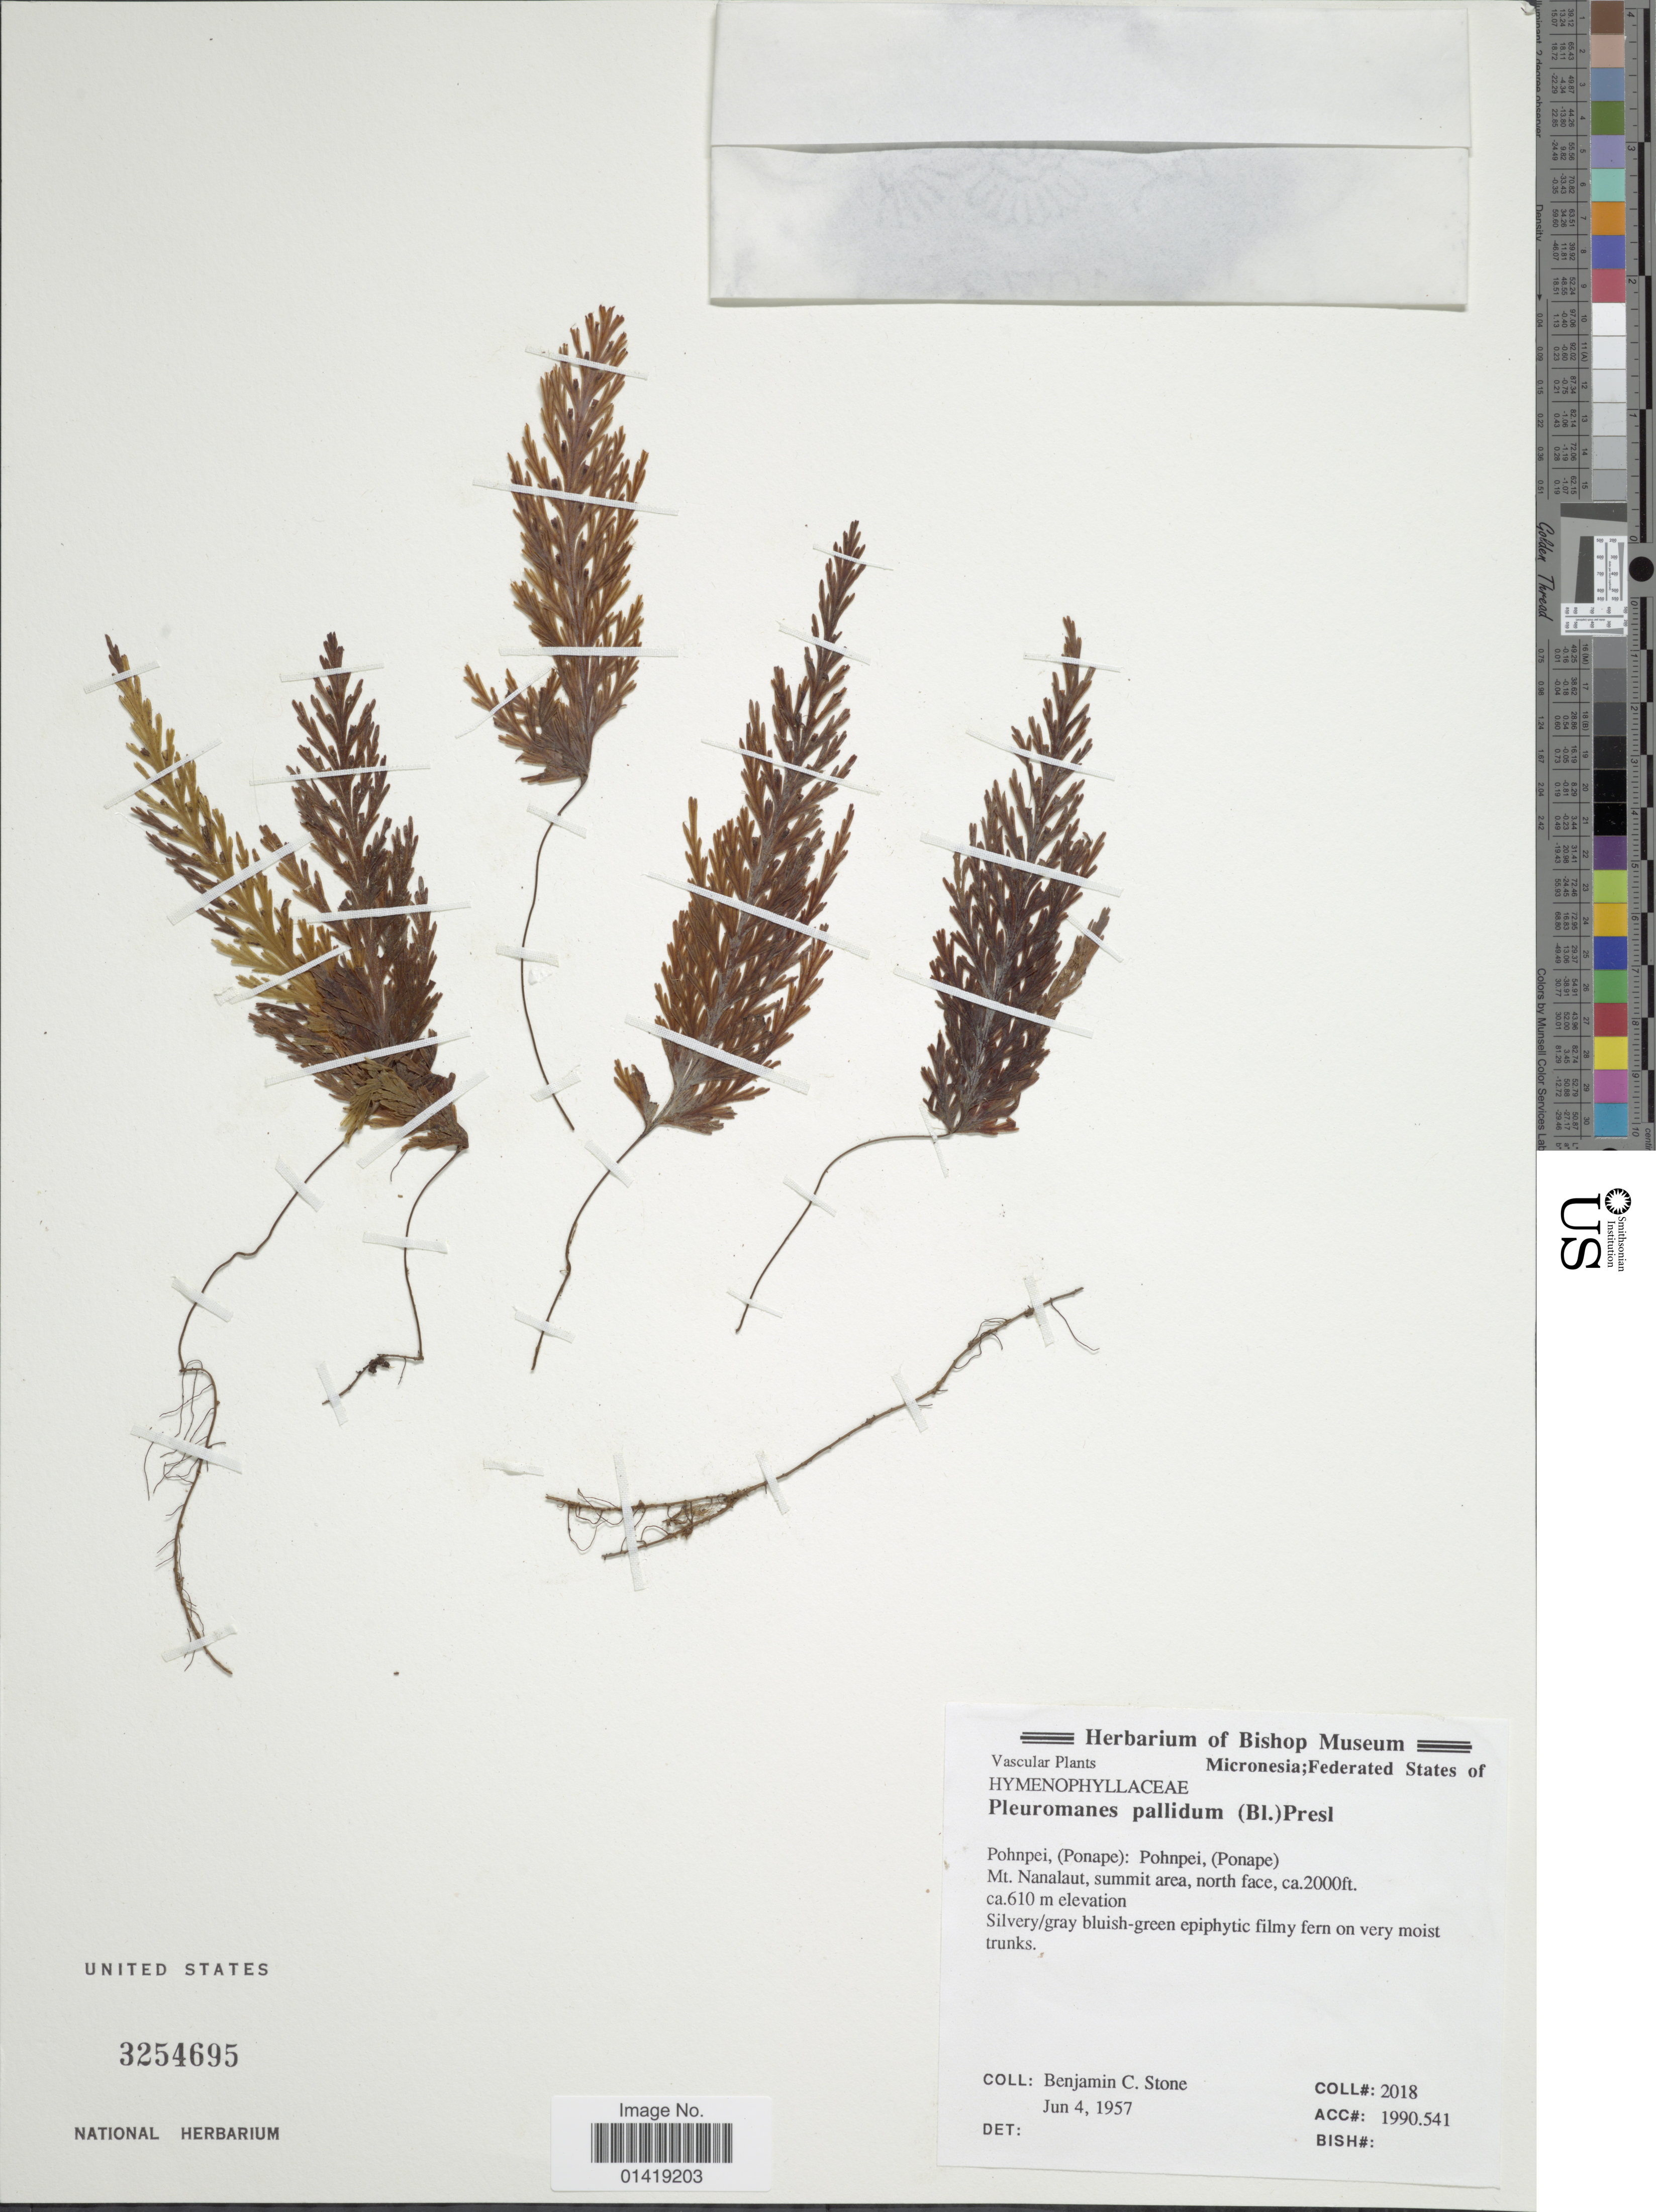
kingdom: Plantae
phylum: Tracheophyta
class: Polypodiopsida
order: Hymenophyllales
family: Hymenophyllaceae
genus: Hymenophyllum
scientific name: Hymenophyllum pallidum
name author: (Blume) Ebihara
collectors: B. C. Stone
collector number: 2018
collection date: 1957-06-04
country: Micronesia, Federated States of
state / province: Pohnpei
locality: Micronesia Federated States of Vascular plants Pohnpei Ponape: Pohnpei Ponape Mt. Nanalaut summit area north face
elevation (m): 610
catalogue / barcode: US 3254695